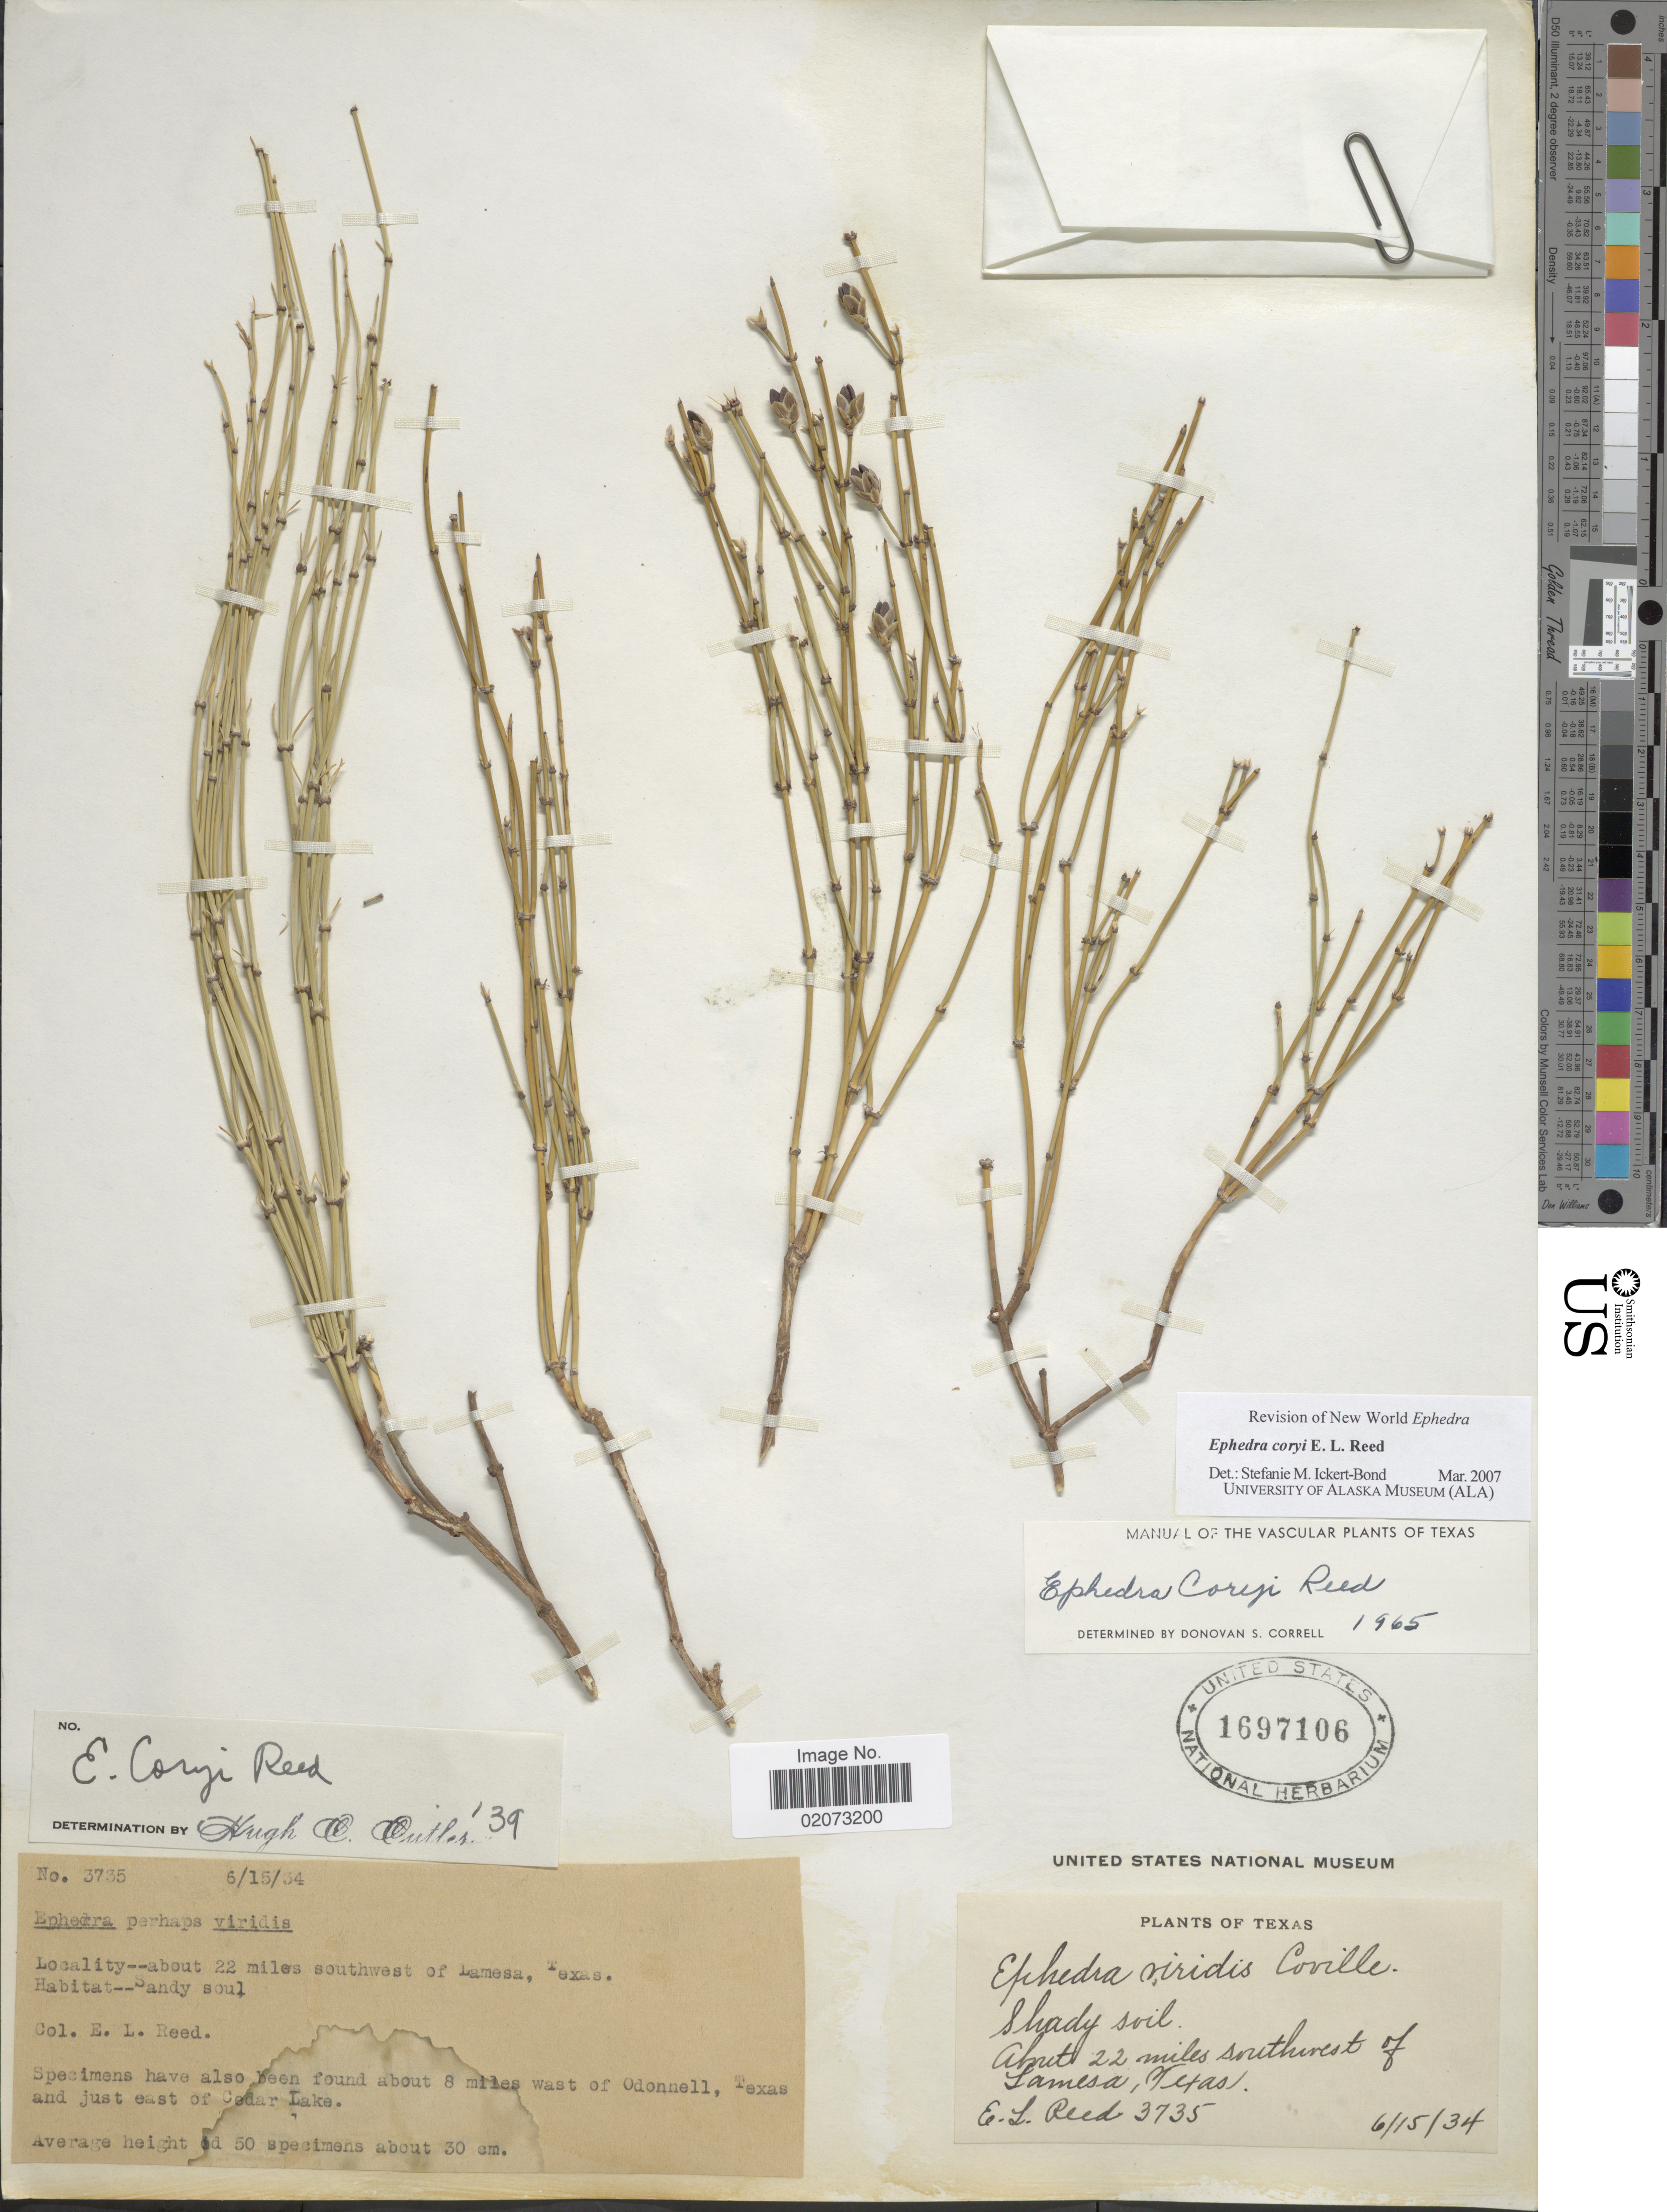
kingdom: Plantae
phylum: Tracheophyta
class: Gnetopsida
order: Ephedrales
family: Ephedraceae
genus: Ephedra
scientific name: Ephedra coryi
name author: E.L. Reed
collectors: E. Reed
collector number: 3735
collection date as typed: Transcribed d/m/y: 15/6/34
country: United States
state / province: Texas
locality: About 22 miles southwest of Lamesa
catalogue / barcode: US 1697106